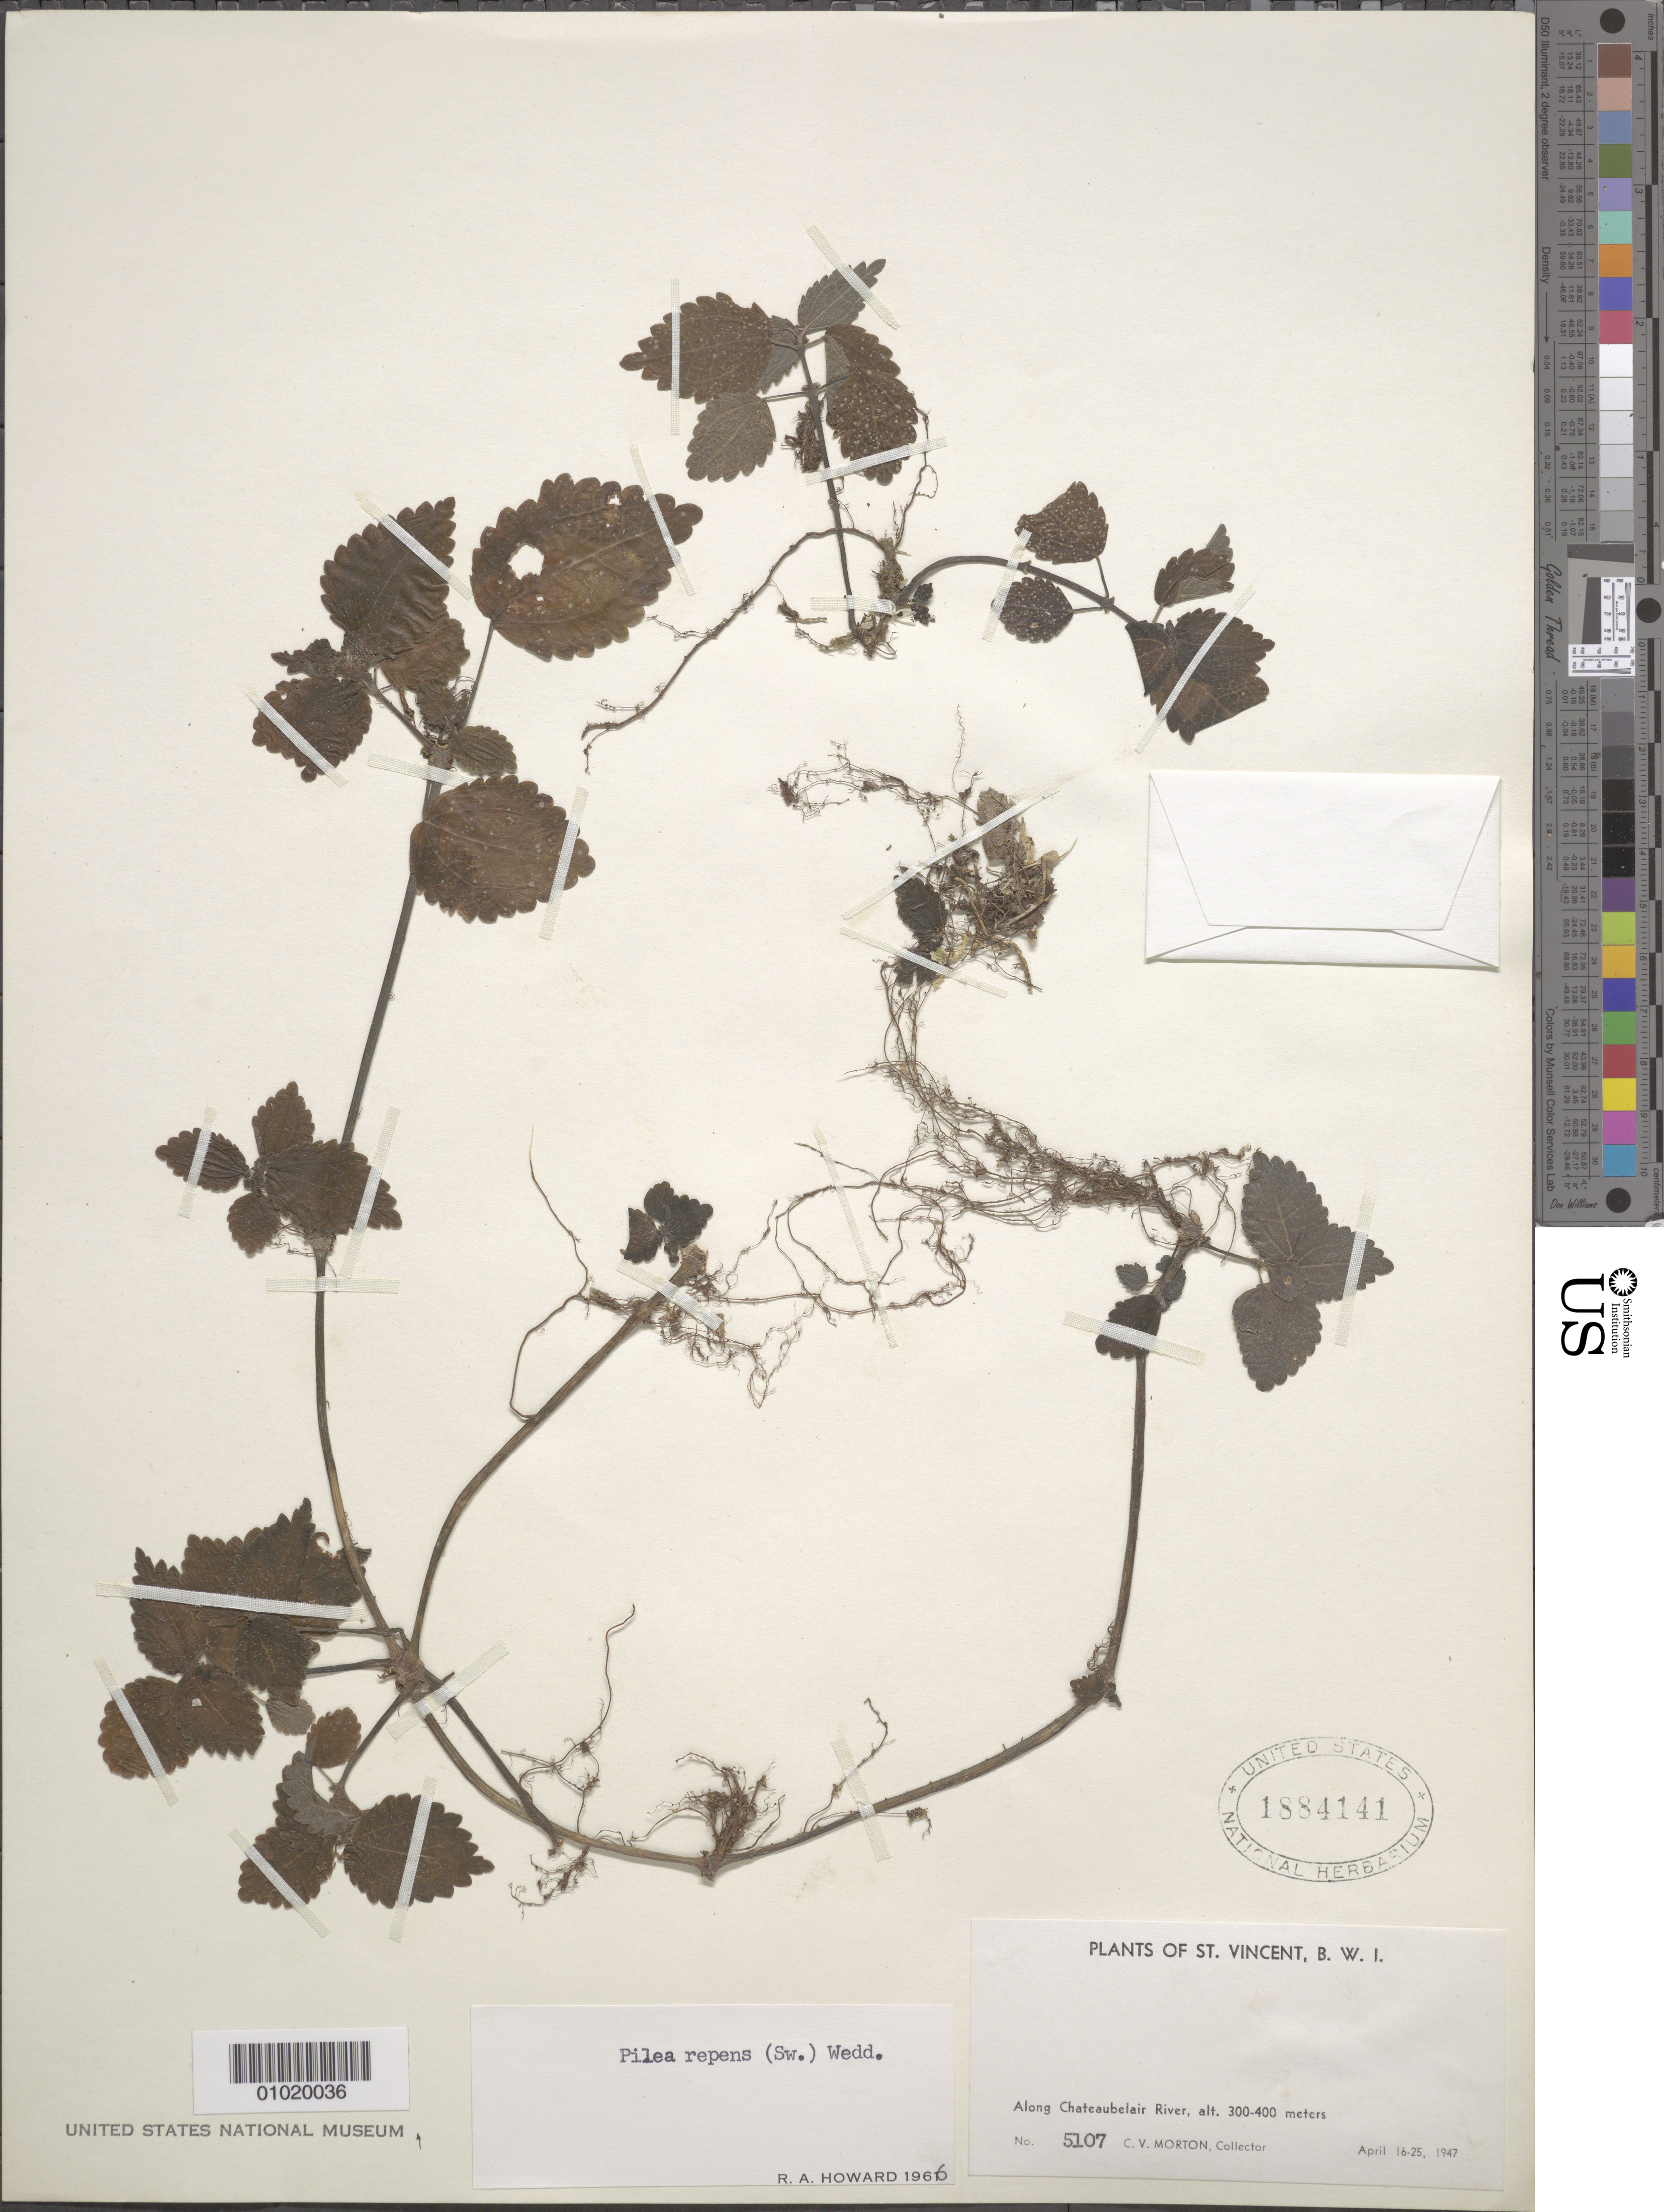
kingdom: Plantae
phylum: Tracheophyta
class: Magnoliopsida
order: Rosales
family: Urticaceae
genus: Pilea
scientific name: Pilea repens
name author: (Sw.) Wedd.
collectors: C. V. Morton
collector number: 5107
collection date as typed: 16 Apr 1947 to 25 Apr 1947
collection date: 1947-04-16/1947-04-25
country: St. Vincent - Grenadines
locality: Along Chateaubelair River.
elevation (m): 300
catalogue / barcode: US 1884141